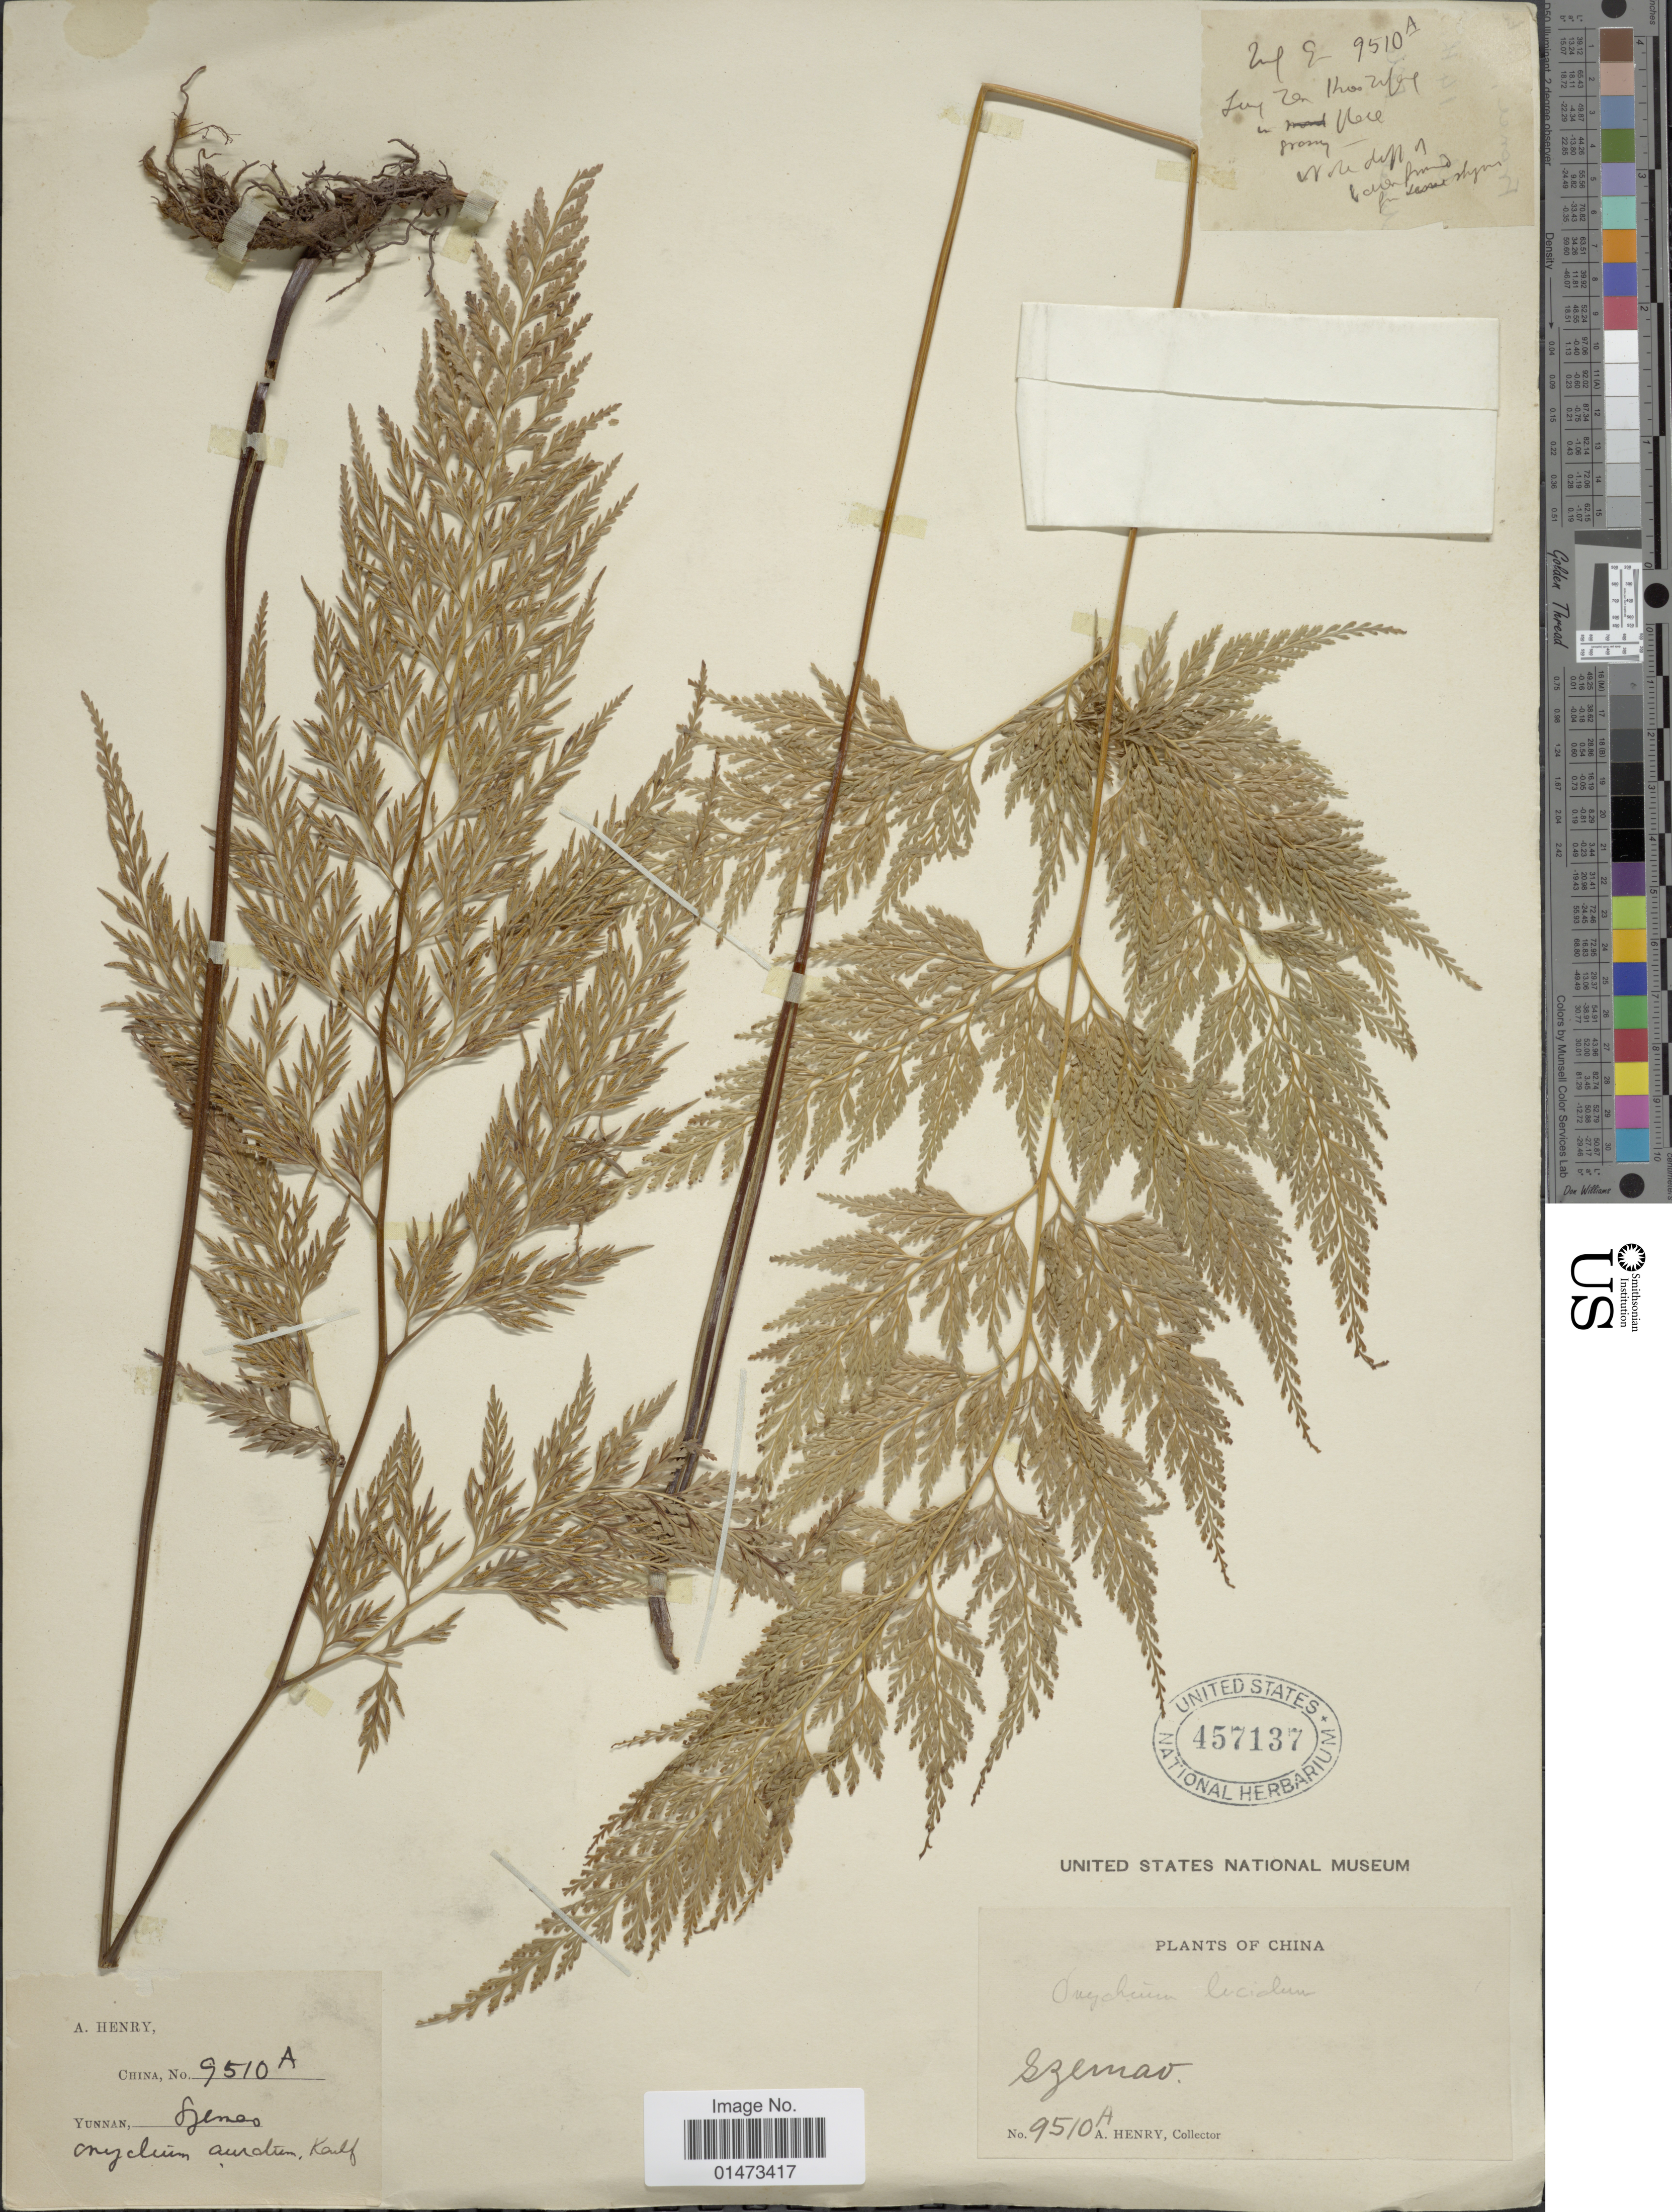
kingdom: Plantae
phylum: Tracheophyta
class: Polypodiopsida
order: Polypodiales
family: Pteridaceae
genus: Onychium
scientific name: Onychium lucidum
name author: (D. Don) Spreng.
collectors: A. Henry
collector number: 9510 A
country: China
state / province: Yunnan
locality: Szemao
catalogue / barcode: US 457137